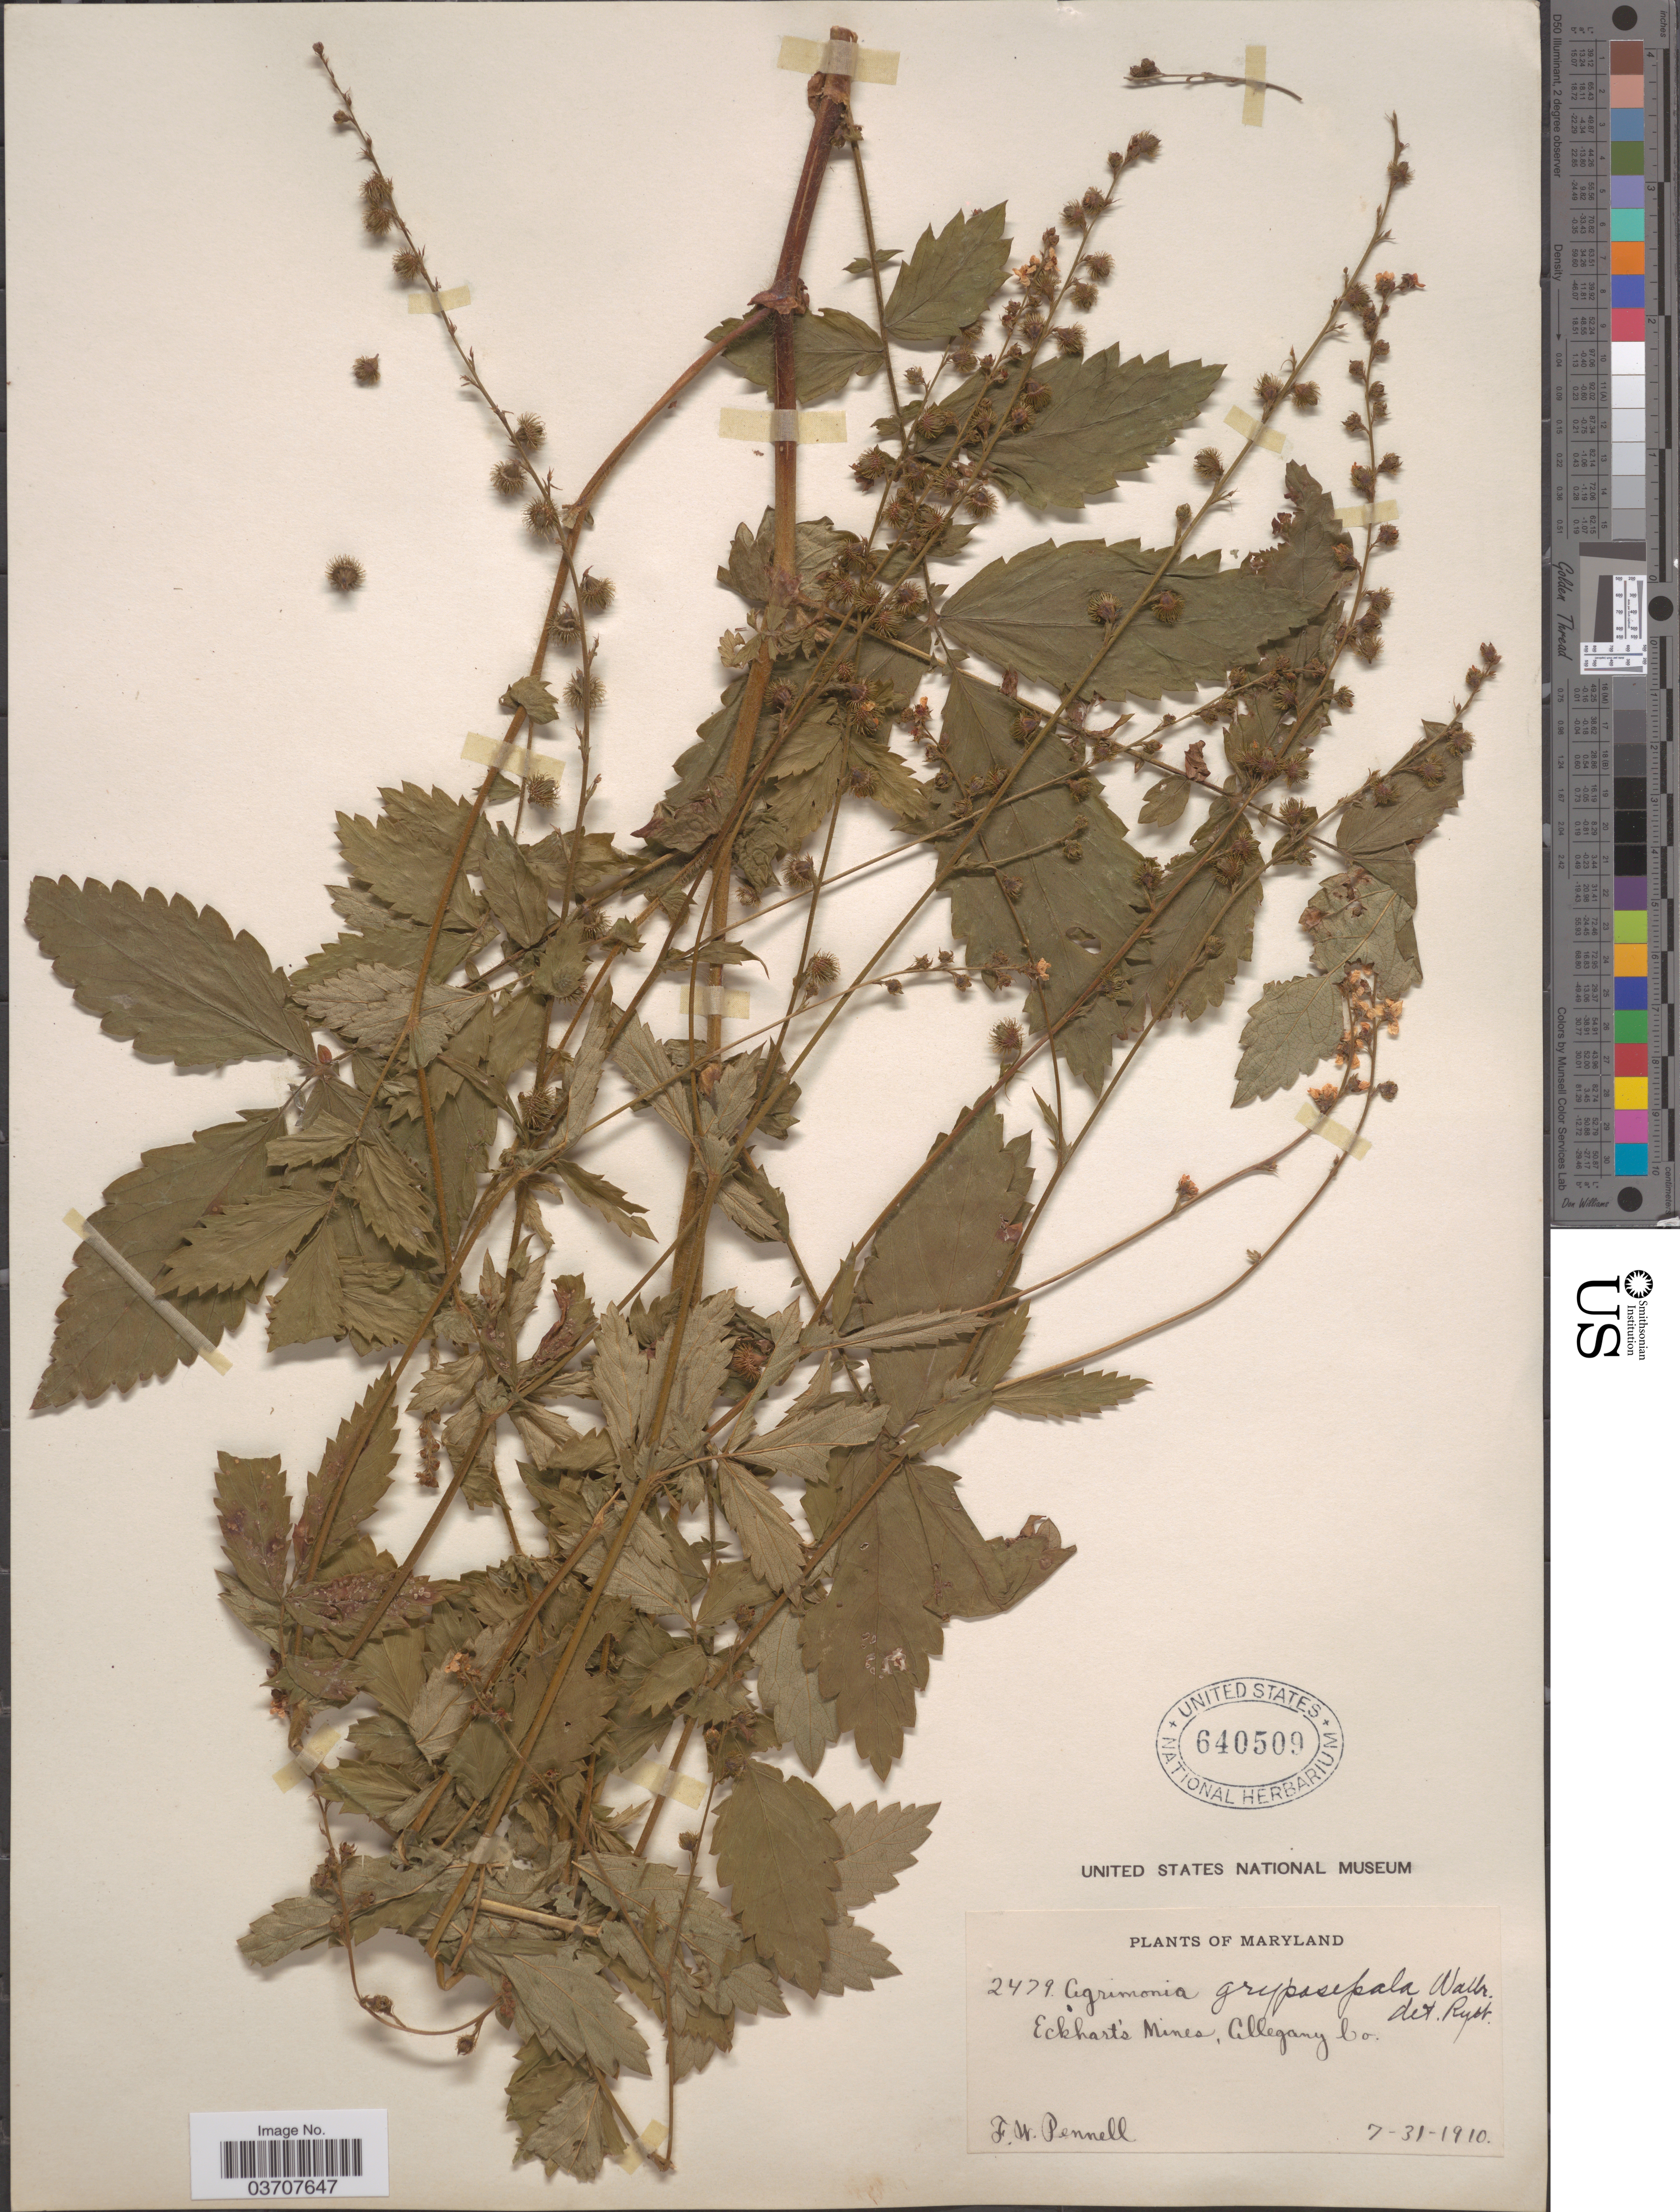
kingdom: Plantae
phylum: Tracheophyta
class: Magnoliopsida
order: Rosales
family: Rosaceae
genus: Agrimonia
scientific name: Agrimonia gryposepala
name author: Wallr.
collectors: F. W. Pennell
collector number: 2479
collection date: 1910-07-31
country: United States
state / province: Maryland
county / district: Allegany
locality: Eckhart's Mines, Allegany Co.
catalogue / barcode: US 640509